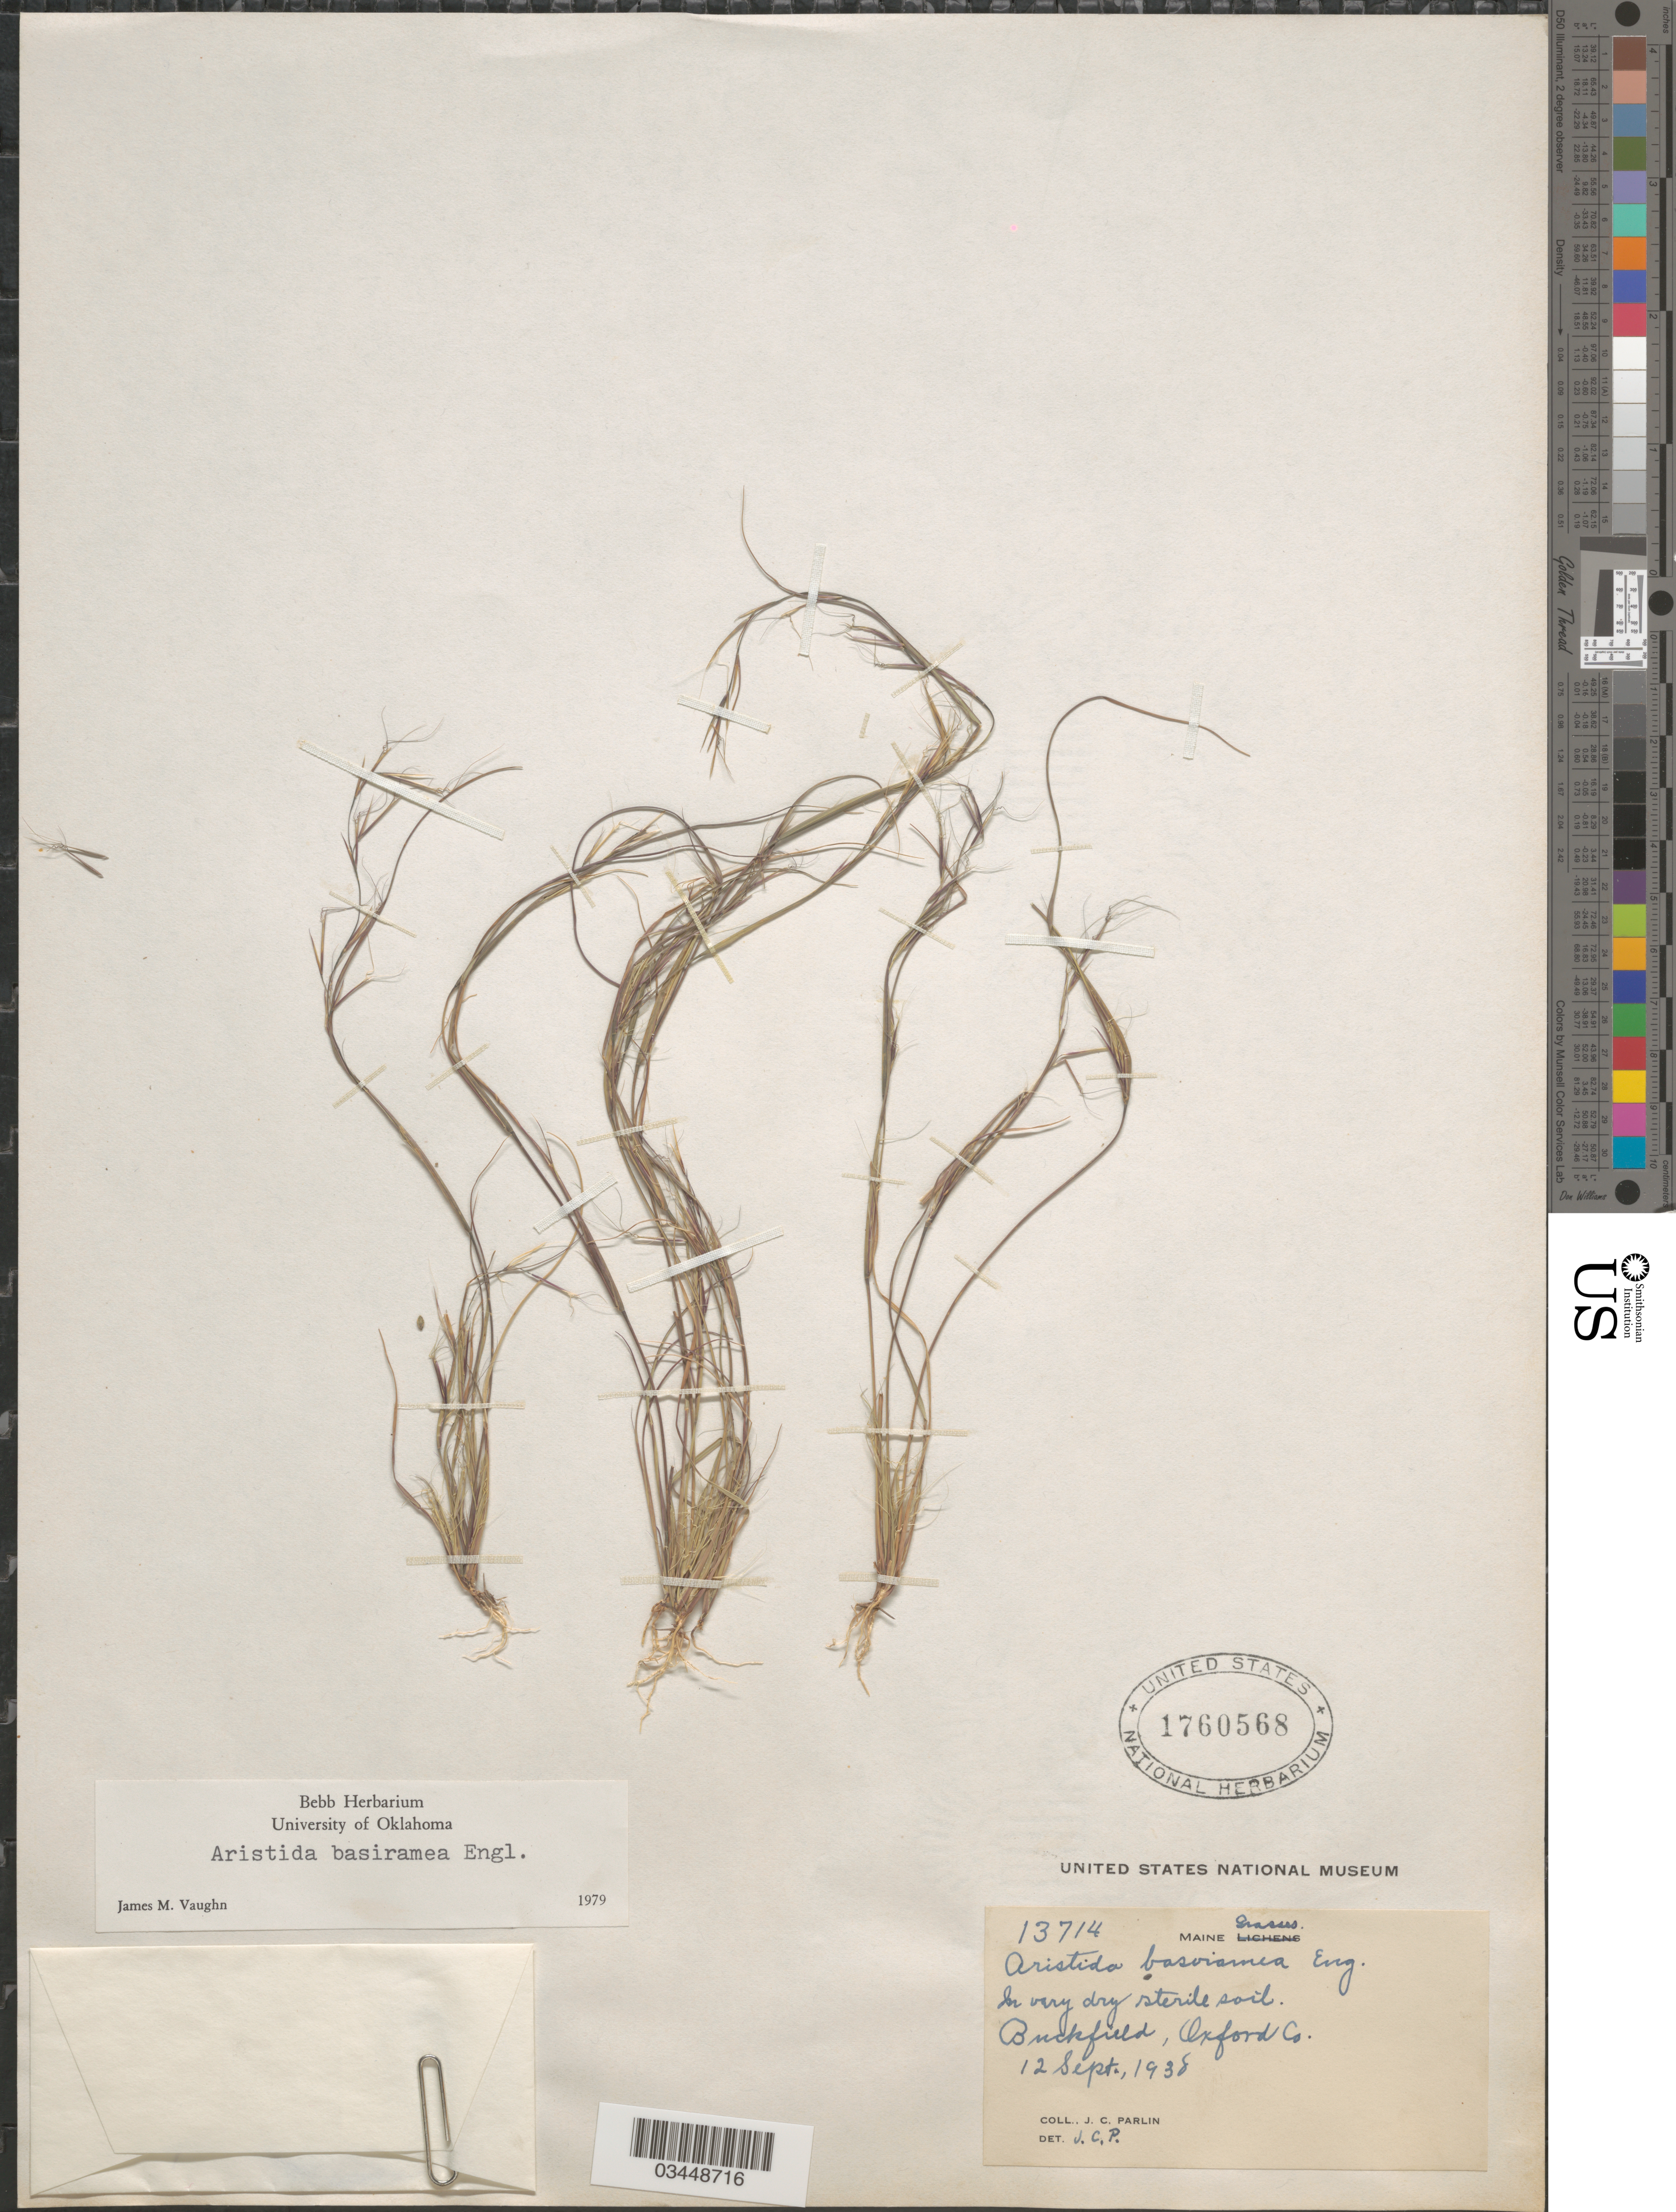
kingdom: Plantae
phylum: Tracheophyta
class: Liliopsida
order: Poales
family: Poaceae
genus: Aristida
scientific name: Aristida basiramea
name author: Engelm. ex Vasey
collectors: J. Parlin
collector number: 13714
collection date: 1938-09-12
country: United States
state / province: Maine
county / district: Franklin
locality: In very dry sterile soil. Buckfield, Oxford Co.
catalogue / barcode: US 1760568